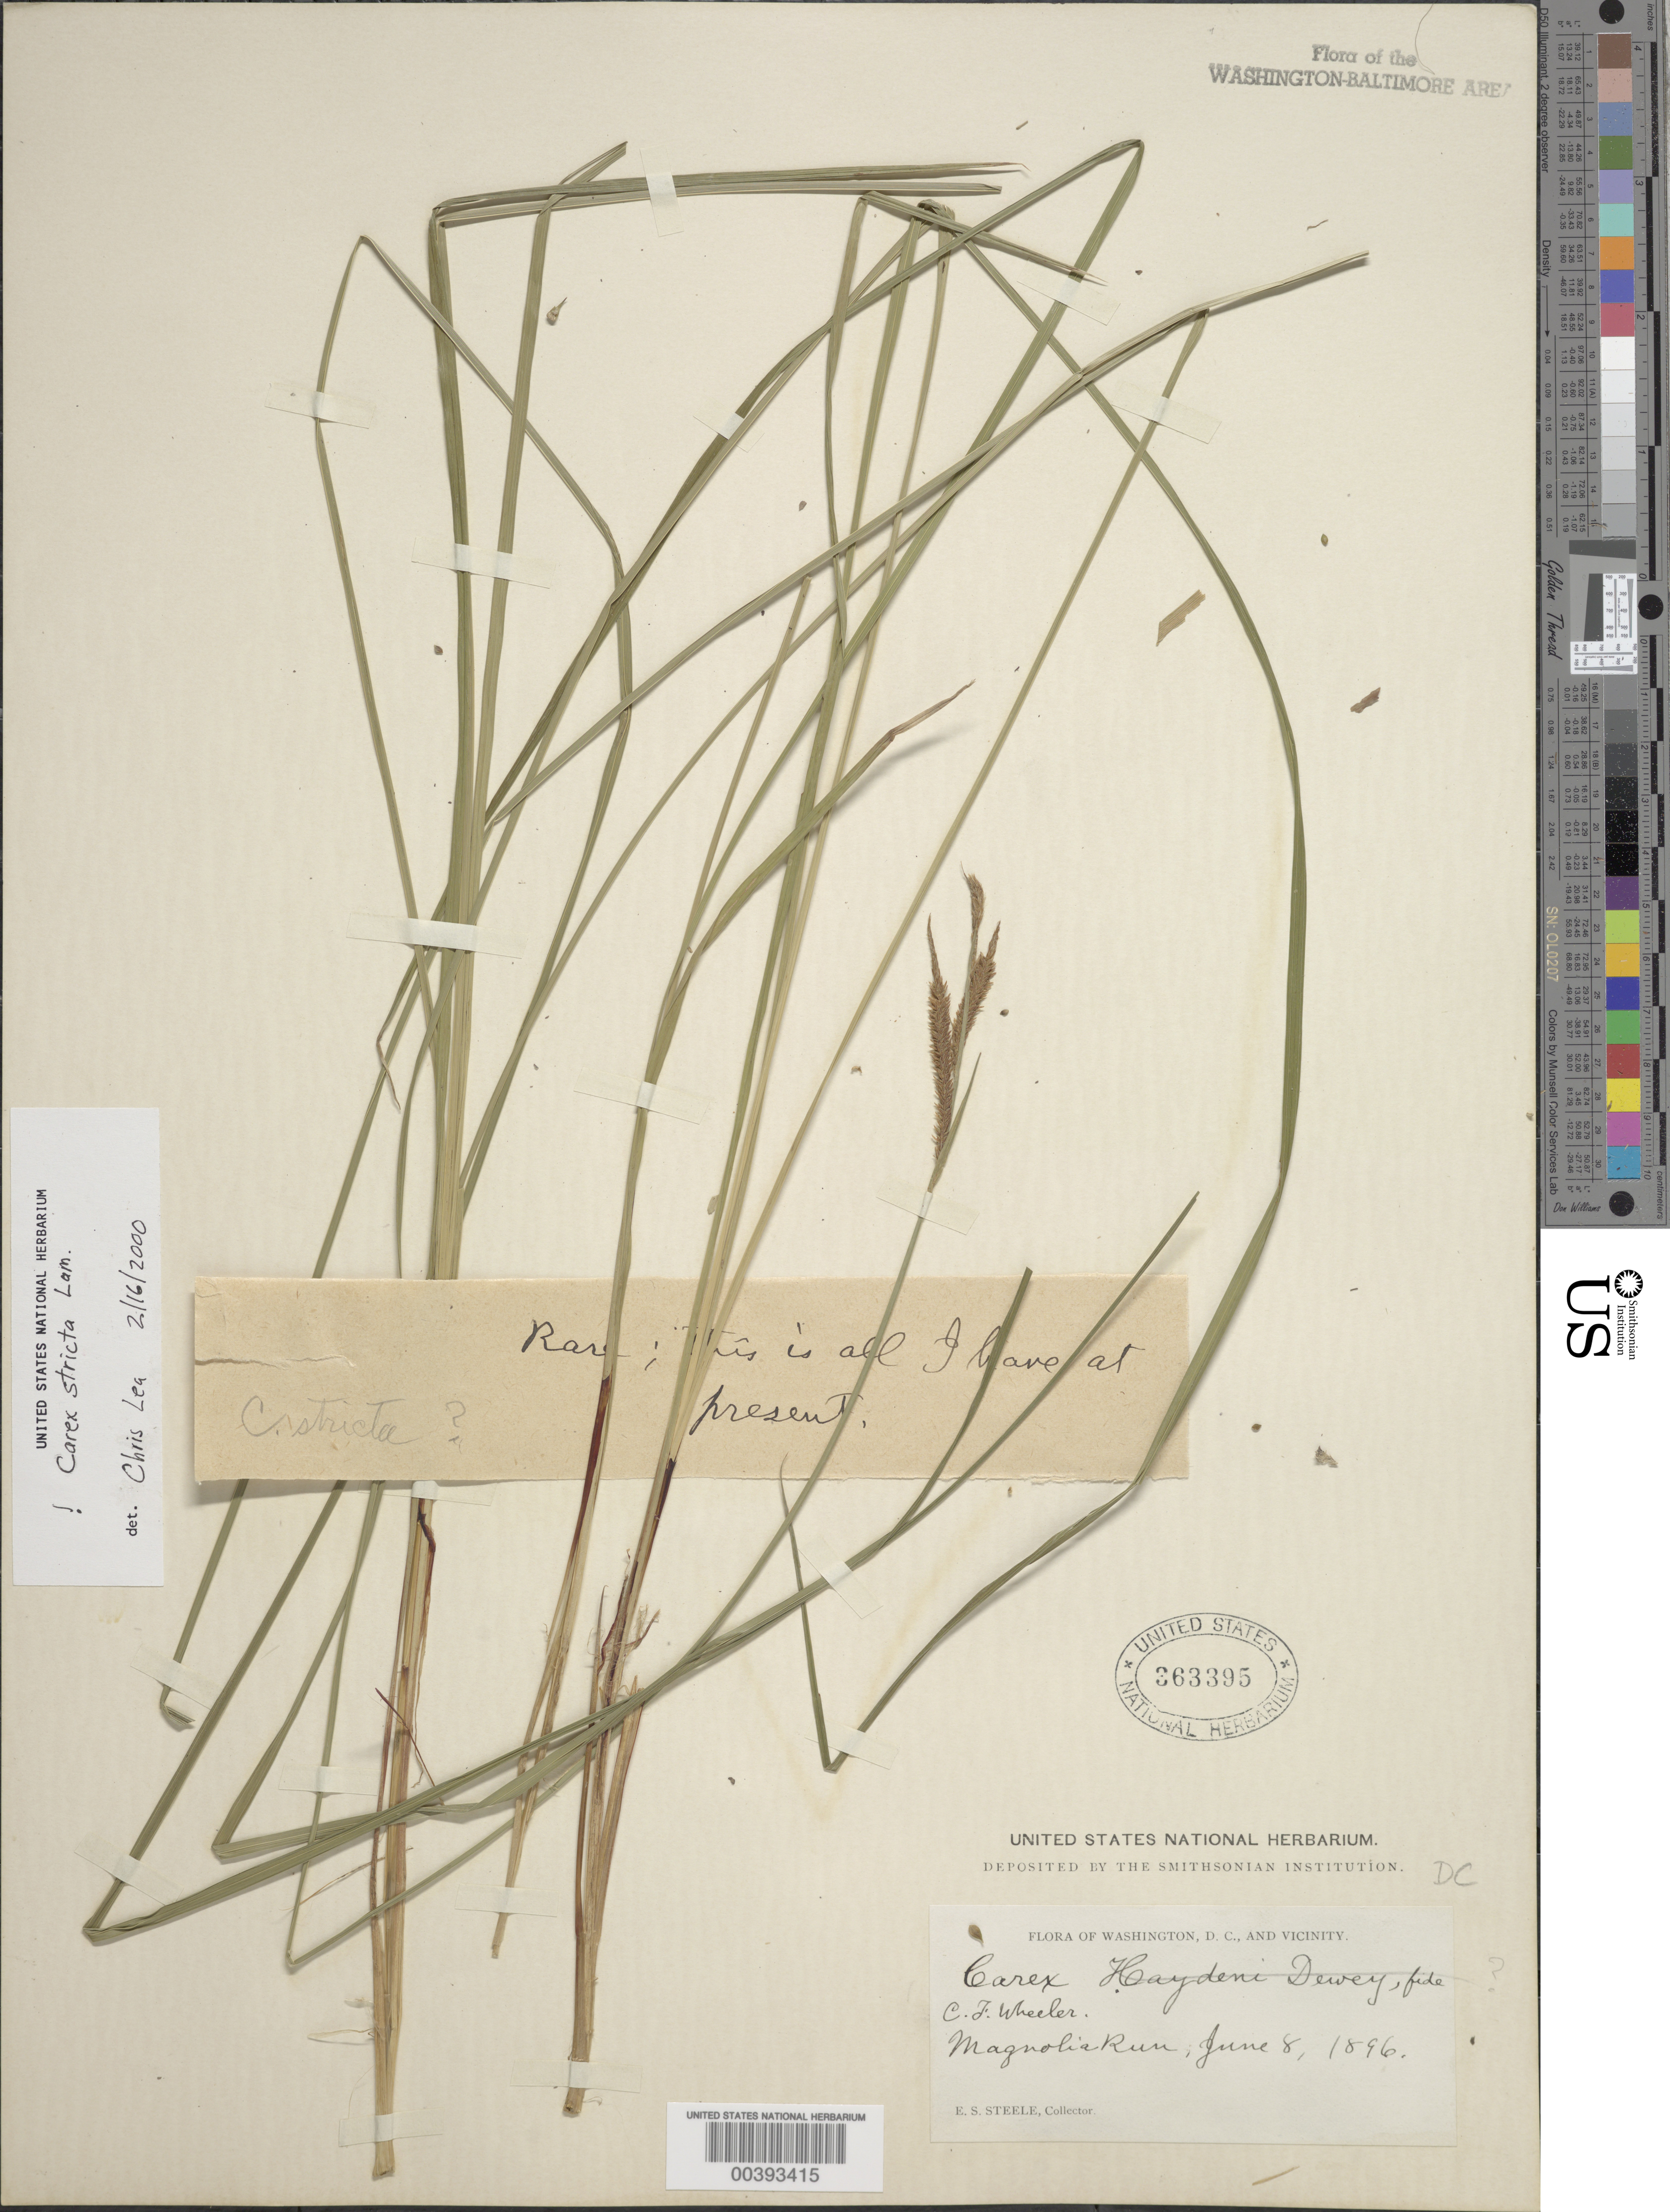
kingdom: Plantae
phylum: Tracheophyta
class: Liliopsida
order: Poales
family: Cyperaceae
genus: Carex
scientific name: Carex stricta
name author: Lam.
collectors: E. Steele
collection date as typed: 08 Jun 1896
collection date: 1896-06-08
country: United States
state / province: District of Columbia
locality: Magnolia Run Rock Creek Park & vicinity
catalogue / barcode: US 363395